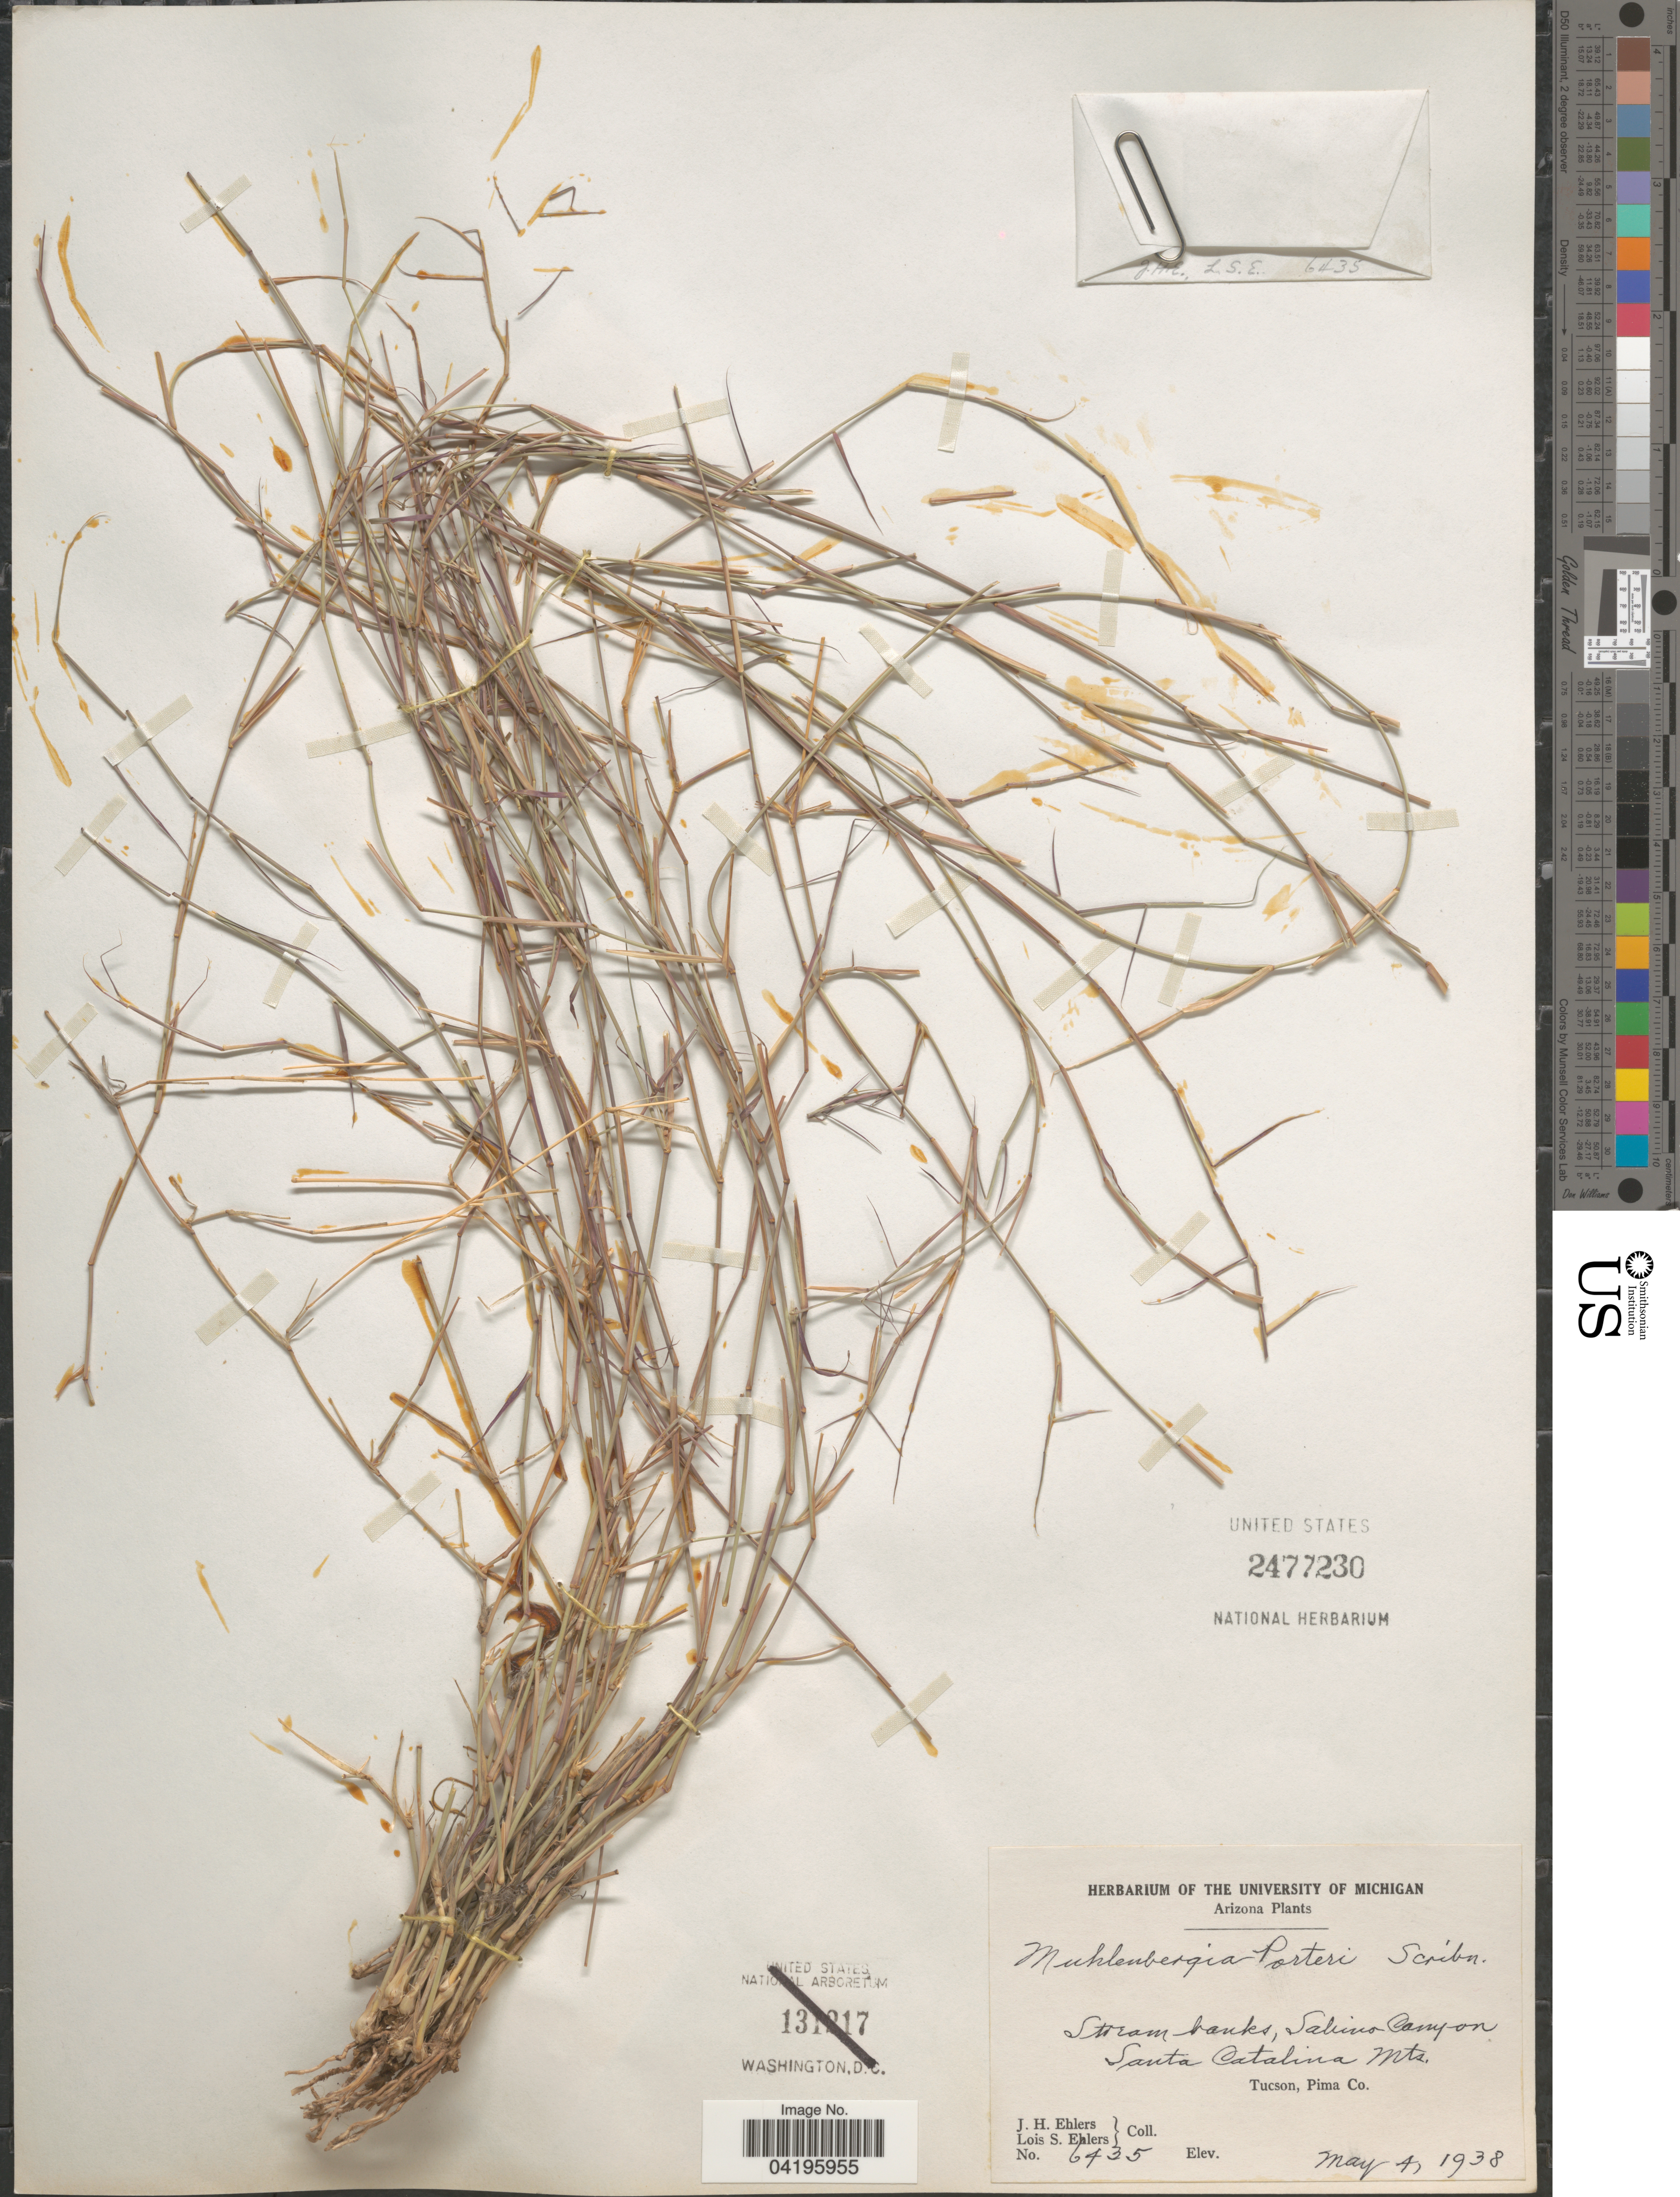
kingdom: Plantae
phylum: Tracheophyta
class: Liliopsida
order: Poales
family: Poaceae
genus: Muhlenbergia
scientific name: Muhlenbergia porteri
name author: Scribn. in W.J. Beal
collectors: J. H. Ehlers & L. Ehlers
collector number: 6435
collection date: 1938-05-04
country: United States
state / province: Arizona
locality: Stream banks, Sabino Canyon Santa Catalina Mts. Tucson, Pima Co.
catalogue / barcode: US 2477230